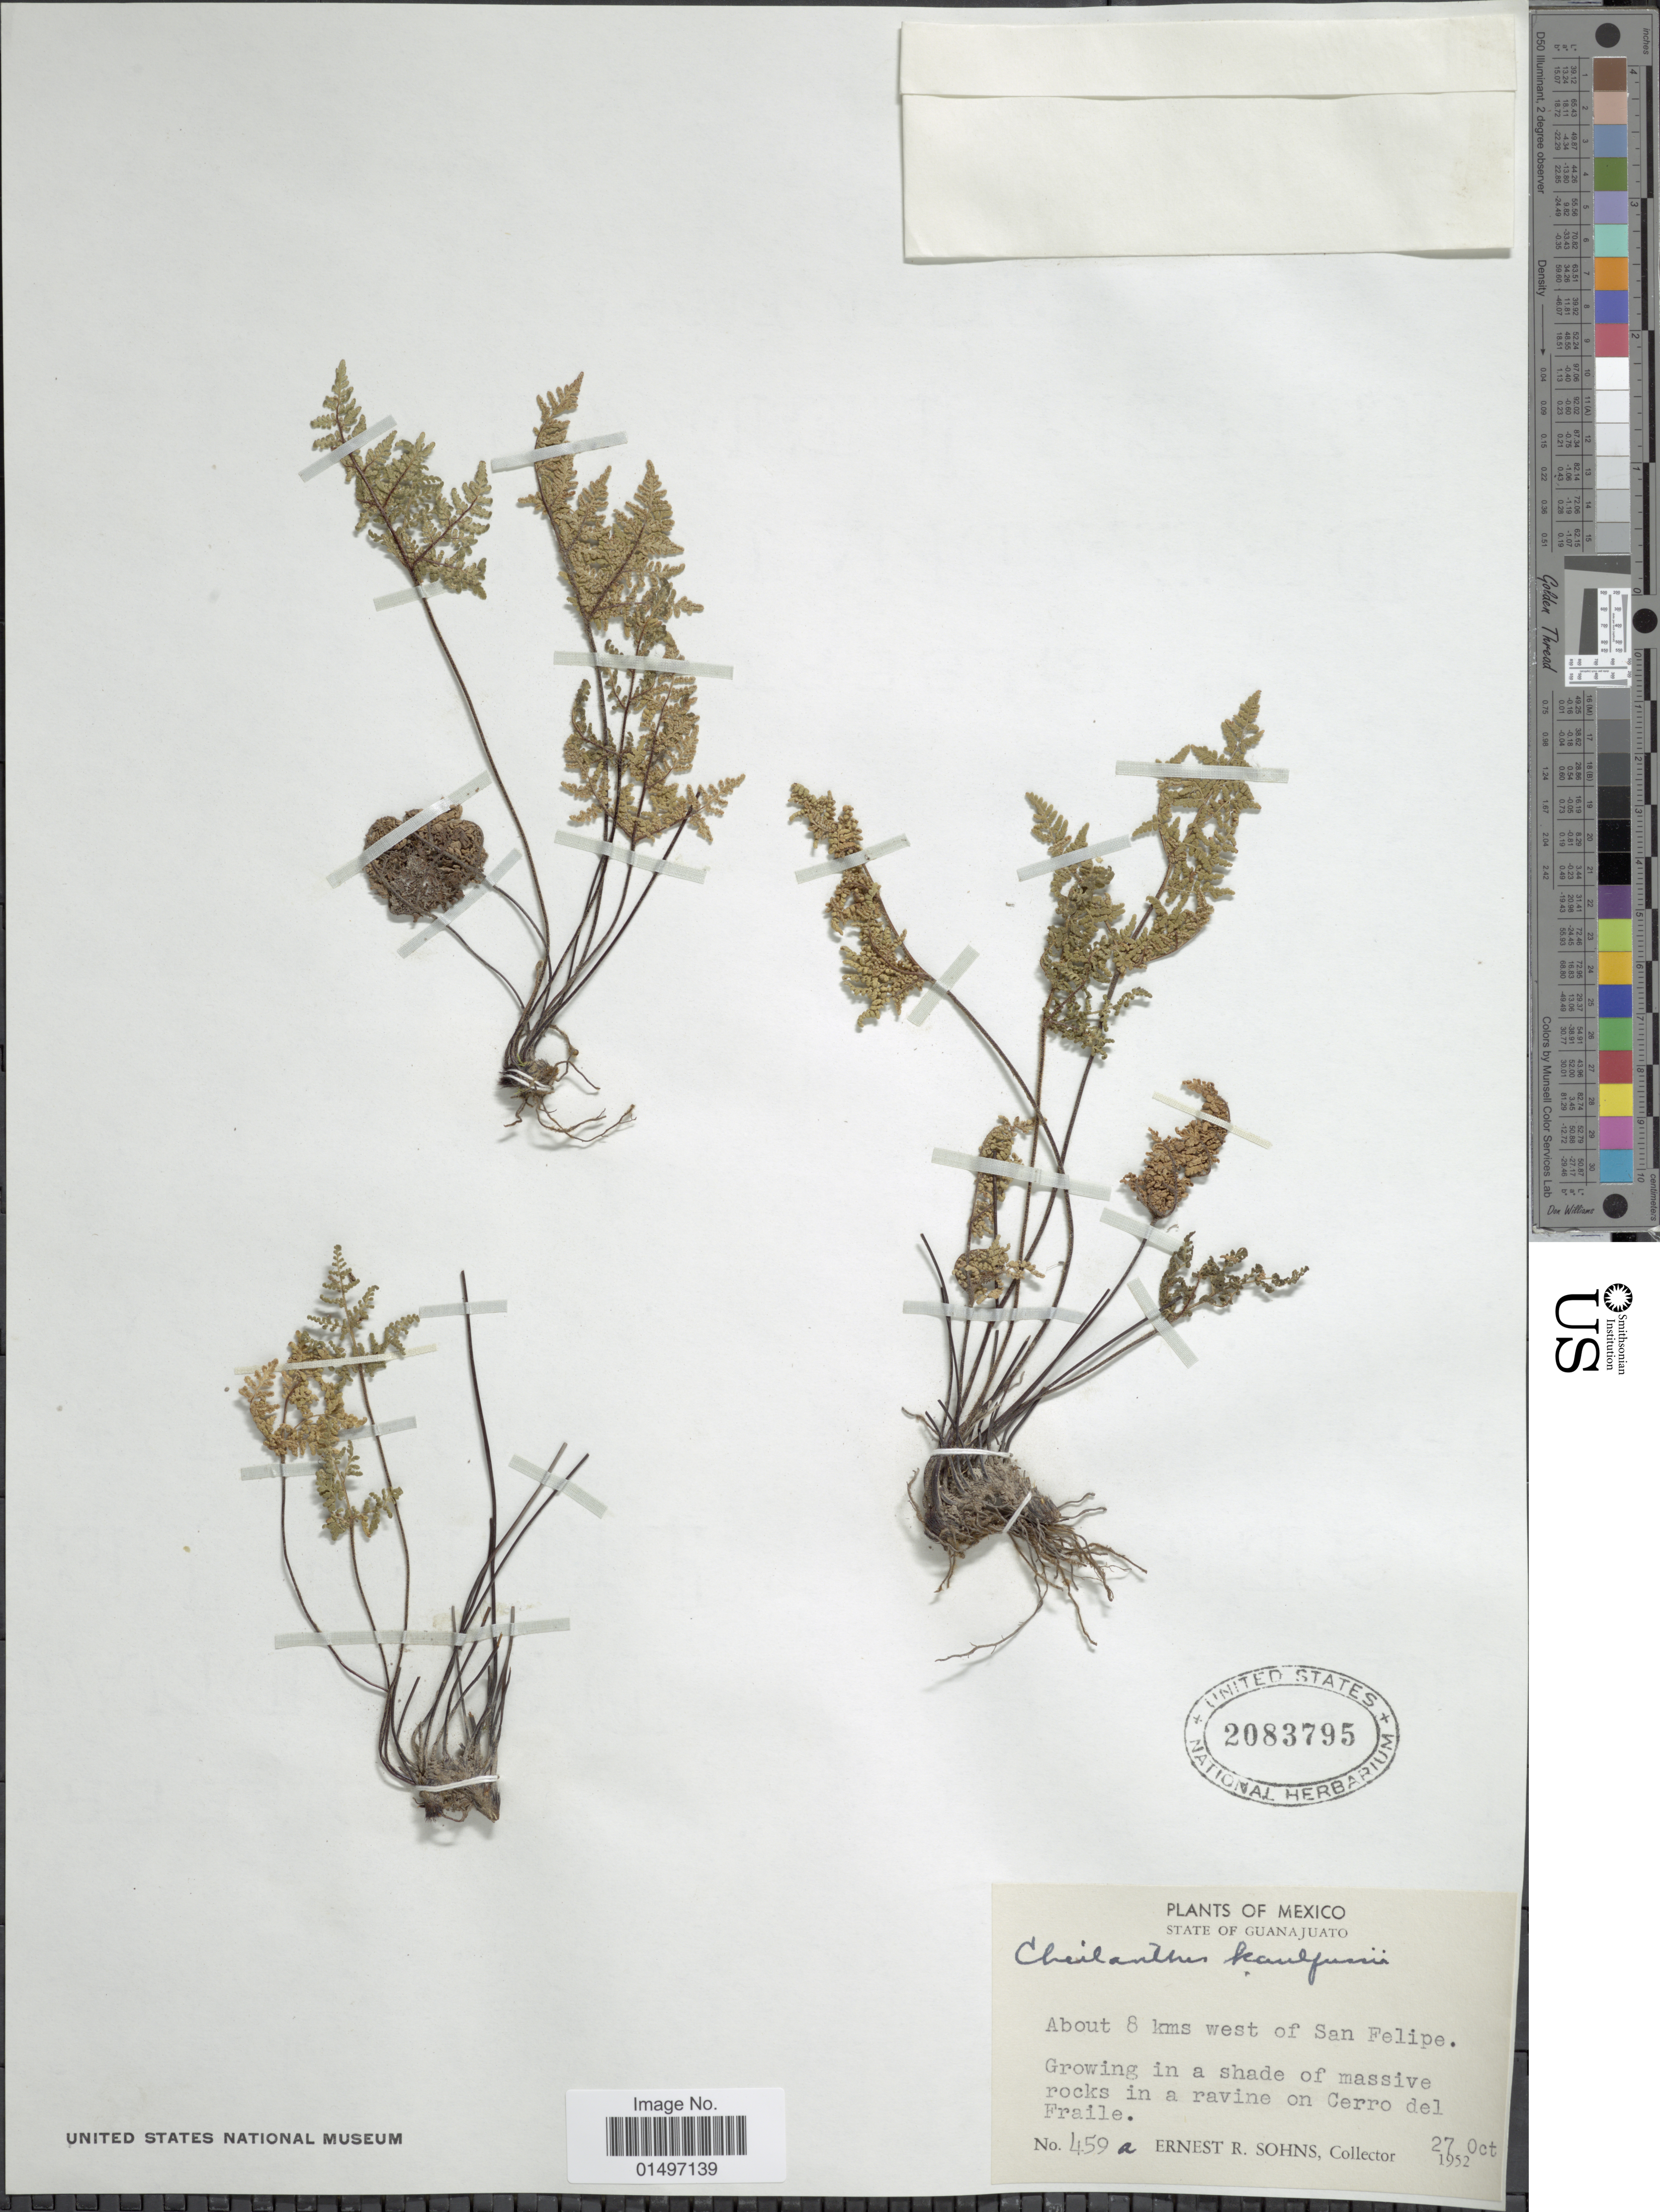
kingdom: Plantae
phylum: Tracheophyta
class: Polypodiopsida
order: Polypodiales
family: Pteridaceae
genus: Gaga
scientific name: Gaga kaulfussii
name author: (Kunze) Fay W. Li & Windham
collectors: E. R. Sohns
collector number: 459a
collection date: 1952-10-27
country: Mexico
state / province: Guanajuato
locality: Mexico, about 8 kms west of San Felipe. Growing in a shade of massive rocks in a ravine on Cerro del Fraile.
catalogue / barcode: US 2083795